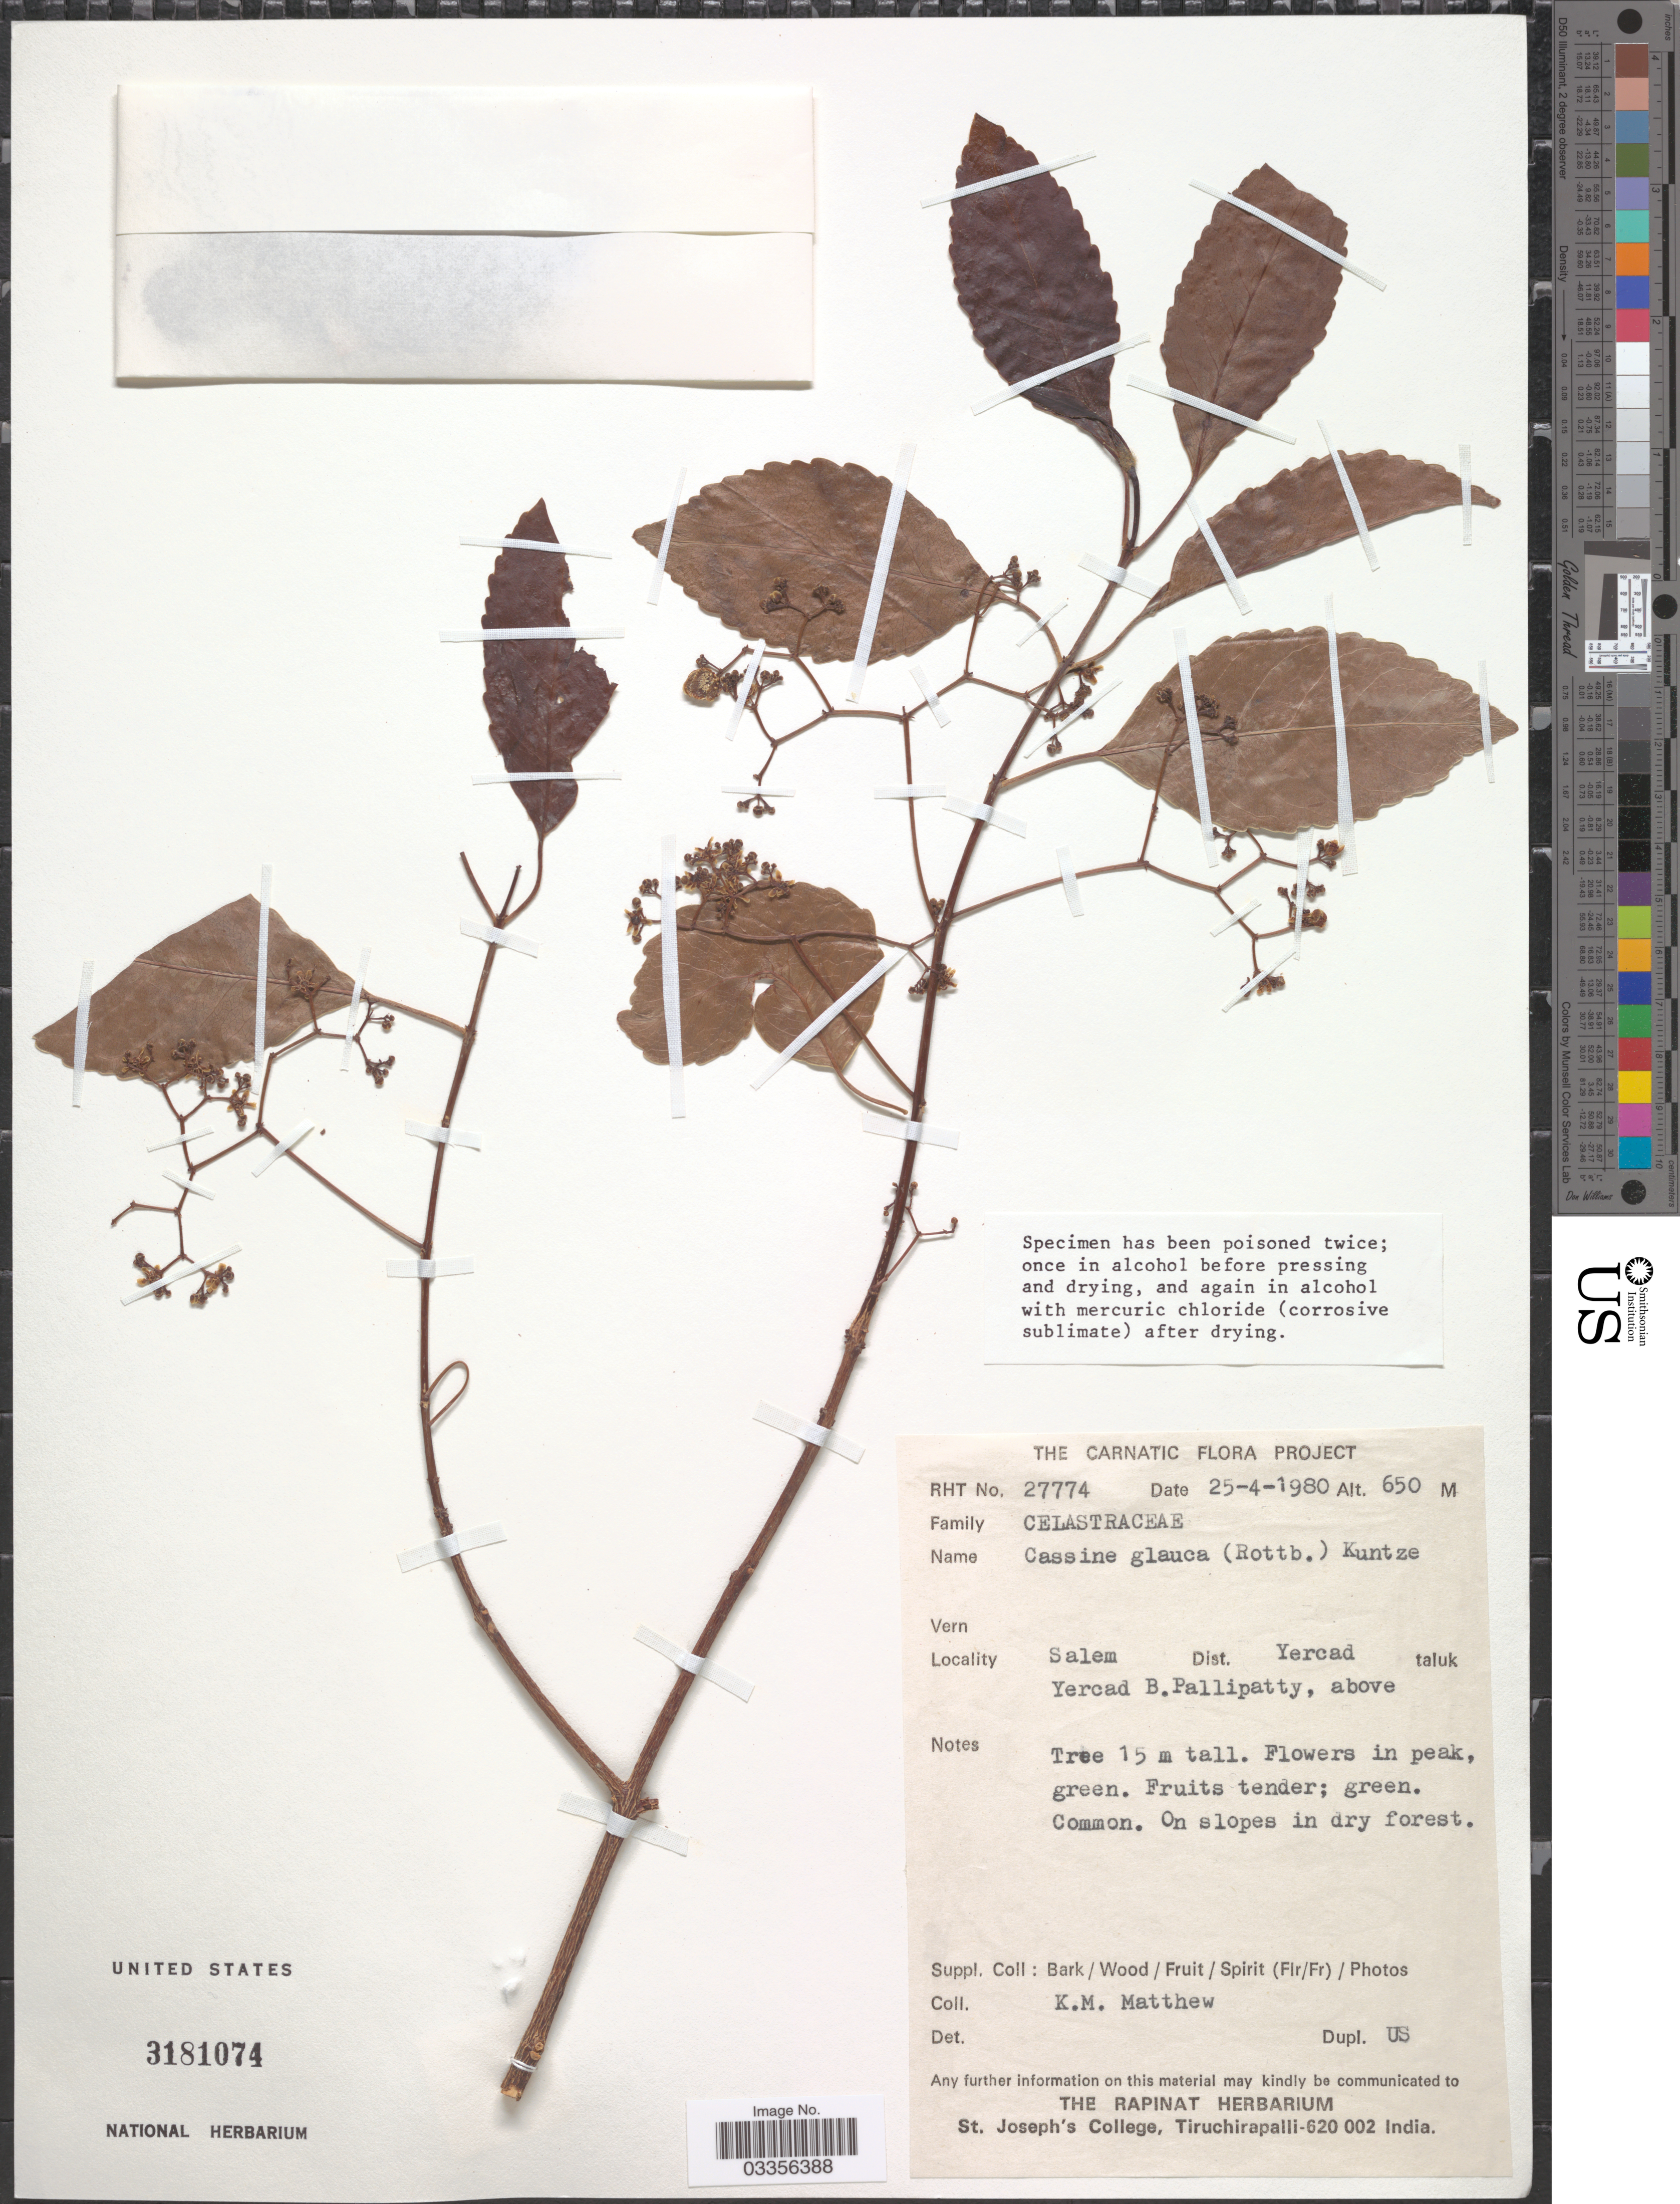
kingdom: Plantae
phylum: Tracheophyta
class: Magnoliopsida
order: Celastrales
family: Celastraceae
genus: Cassine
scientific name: Cassine albens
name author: (Retz.) Kosterm.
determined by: Strong, Mark T., (BOT), Smithsonian Institution - National Museum of Natural History (UNITED STATES)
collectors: K. M. Matthew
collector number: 27774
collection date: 1980-04-25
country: India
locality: Salem Dist. Yercad. Yercad B. Pallipatty, above taluk.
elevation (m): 650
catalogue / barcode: US 3181074